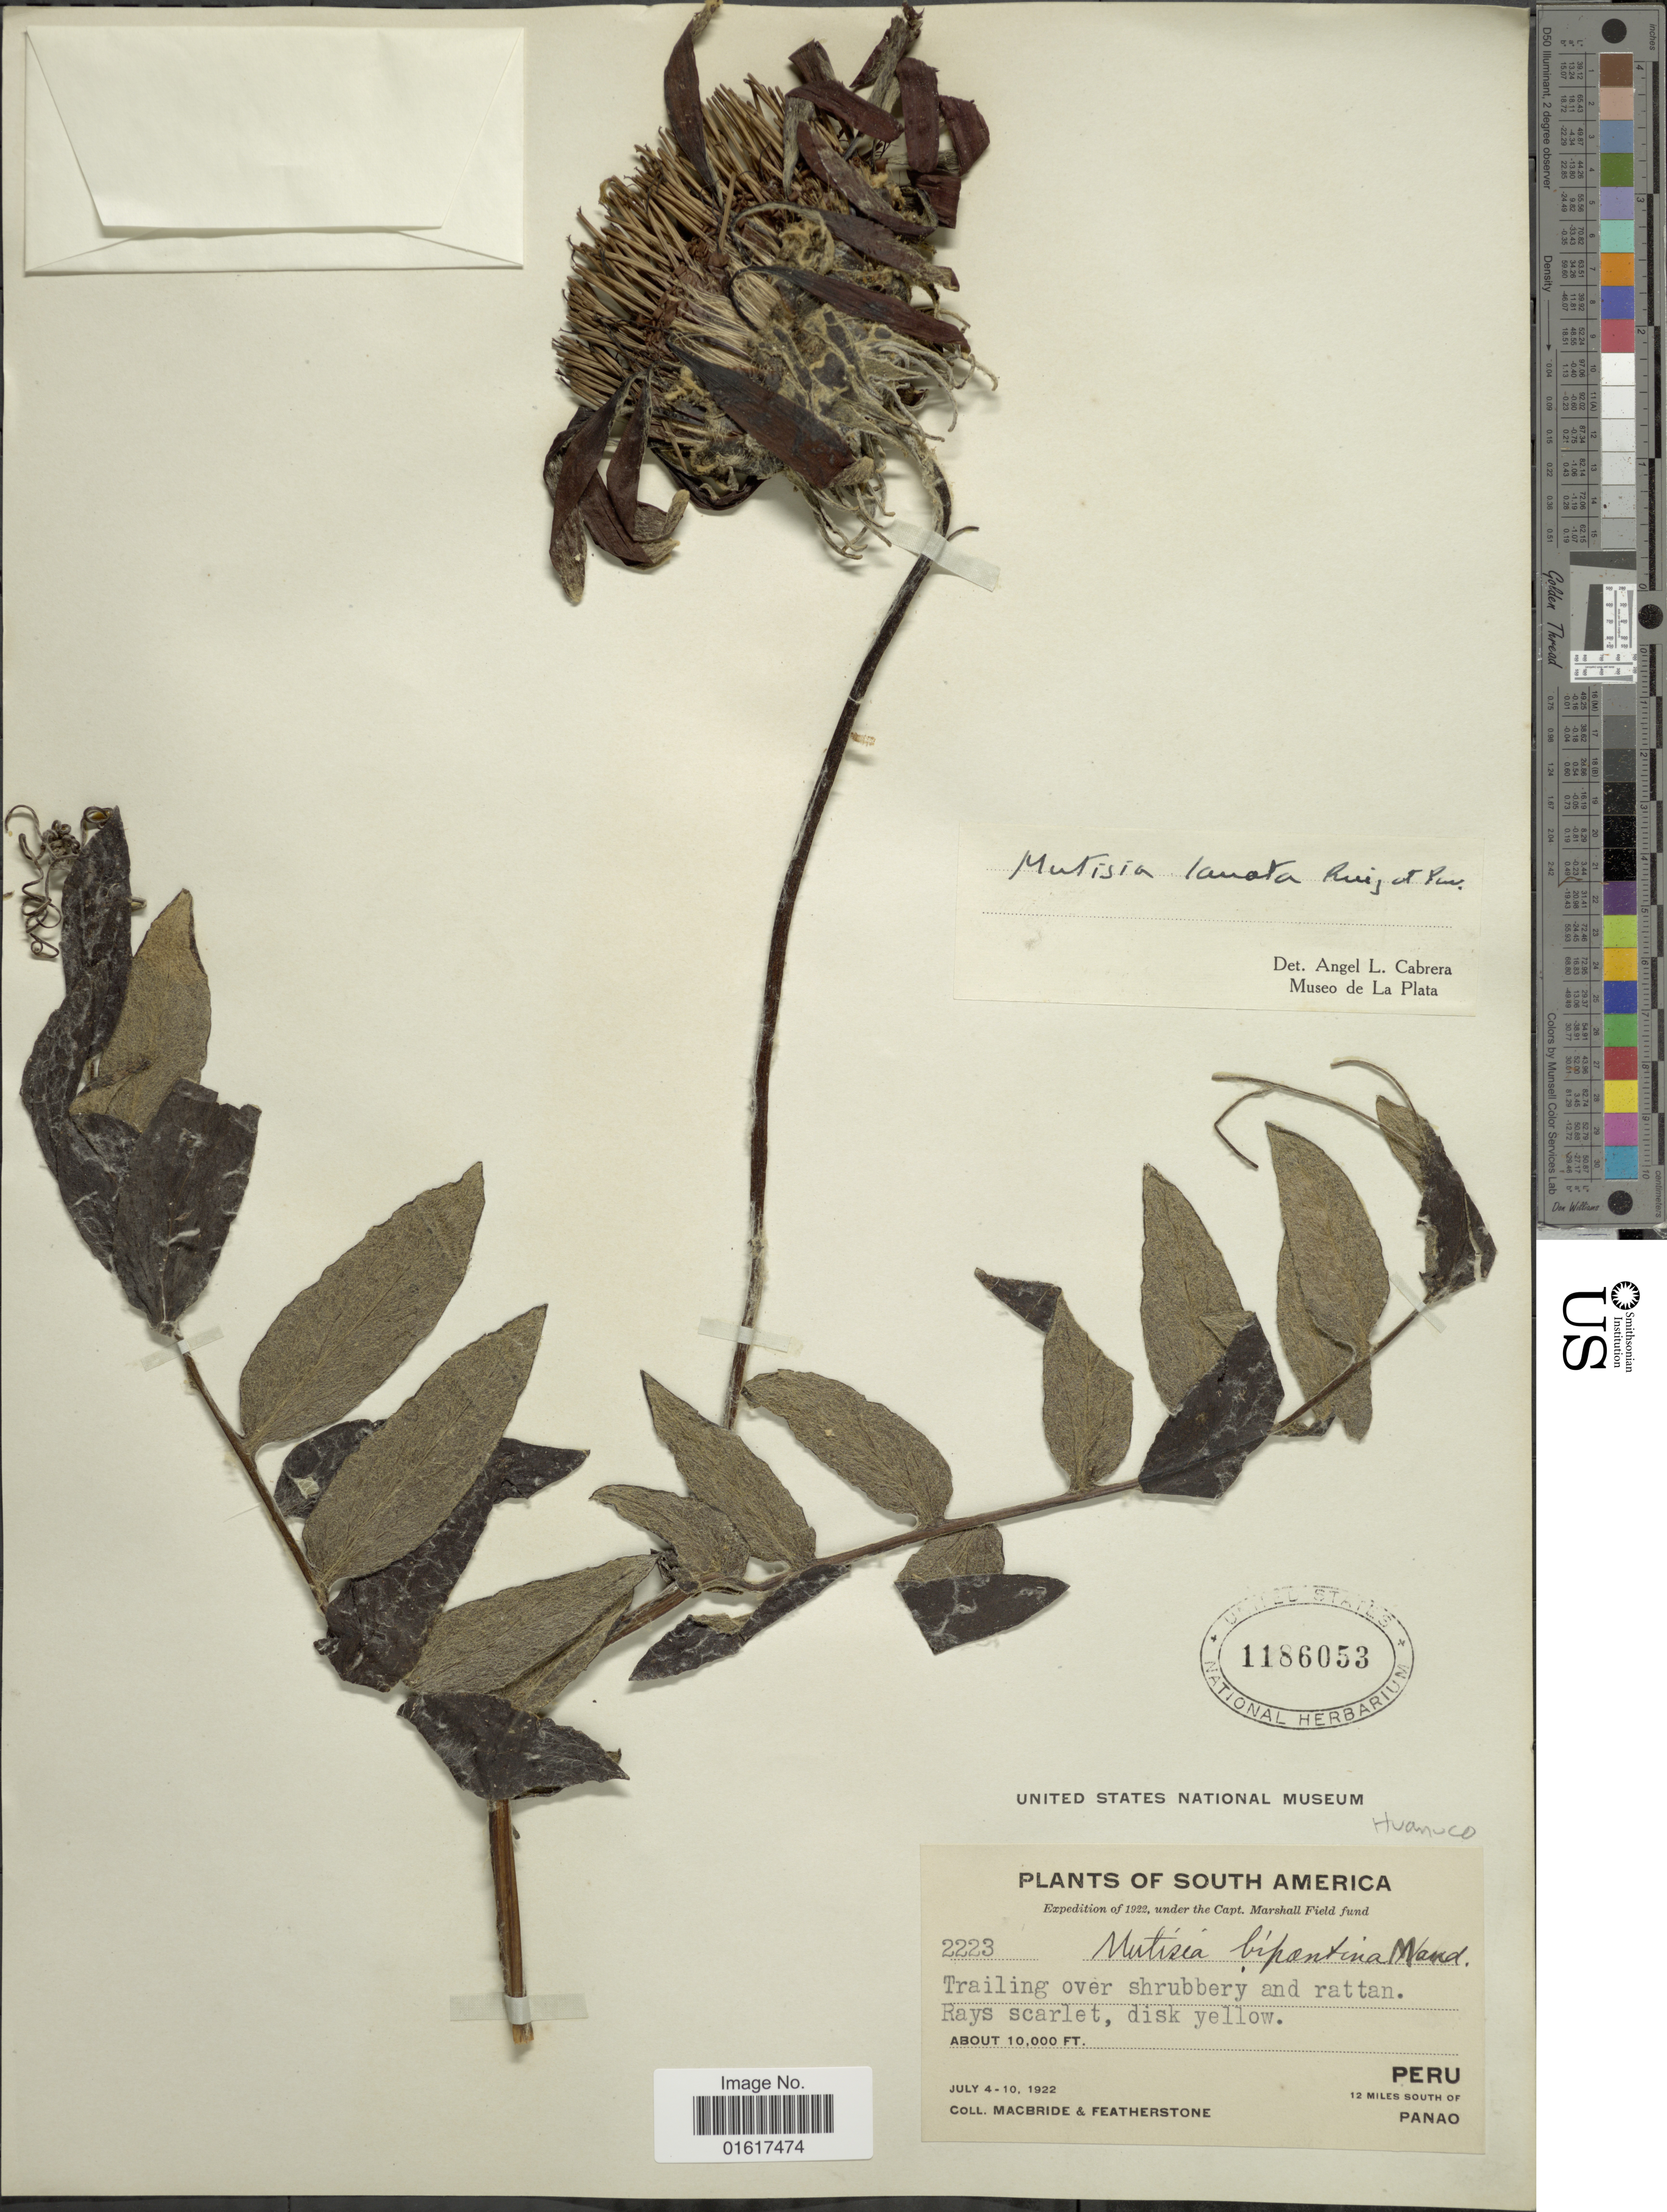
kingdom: Plantae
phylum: Tracheophyta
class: Magnoliopsida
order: Asterales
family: Asteraceae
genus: Mutisia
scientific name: Mutisia lanata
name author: Ruiz & Pav.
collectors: Macbride, -- & -. Featherstone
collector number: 2223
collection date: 1922-07-04/1922-07-10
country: Peru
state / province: Huánuco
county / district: Pachitea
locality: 12 miles south of Panao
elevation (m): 3048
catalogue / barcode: US 1186053